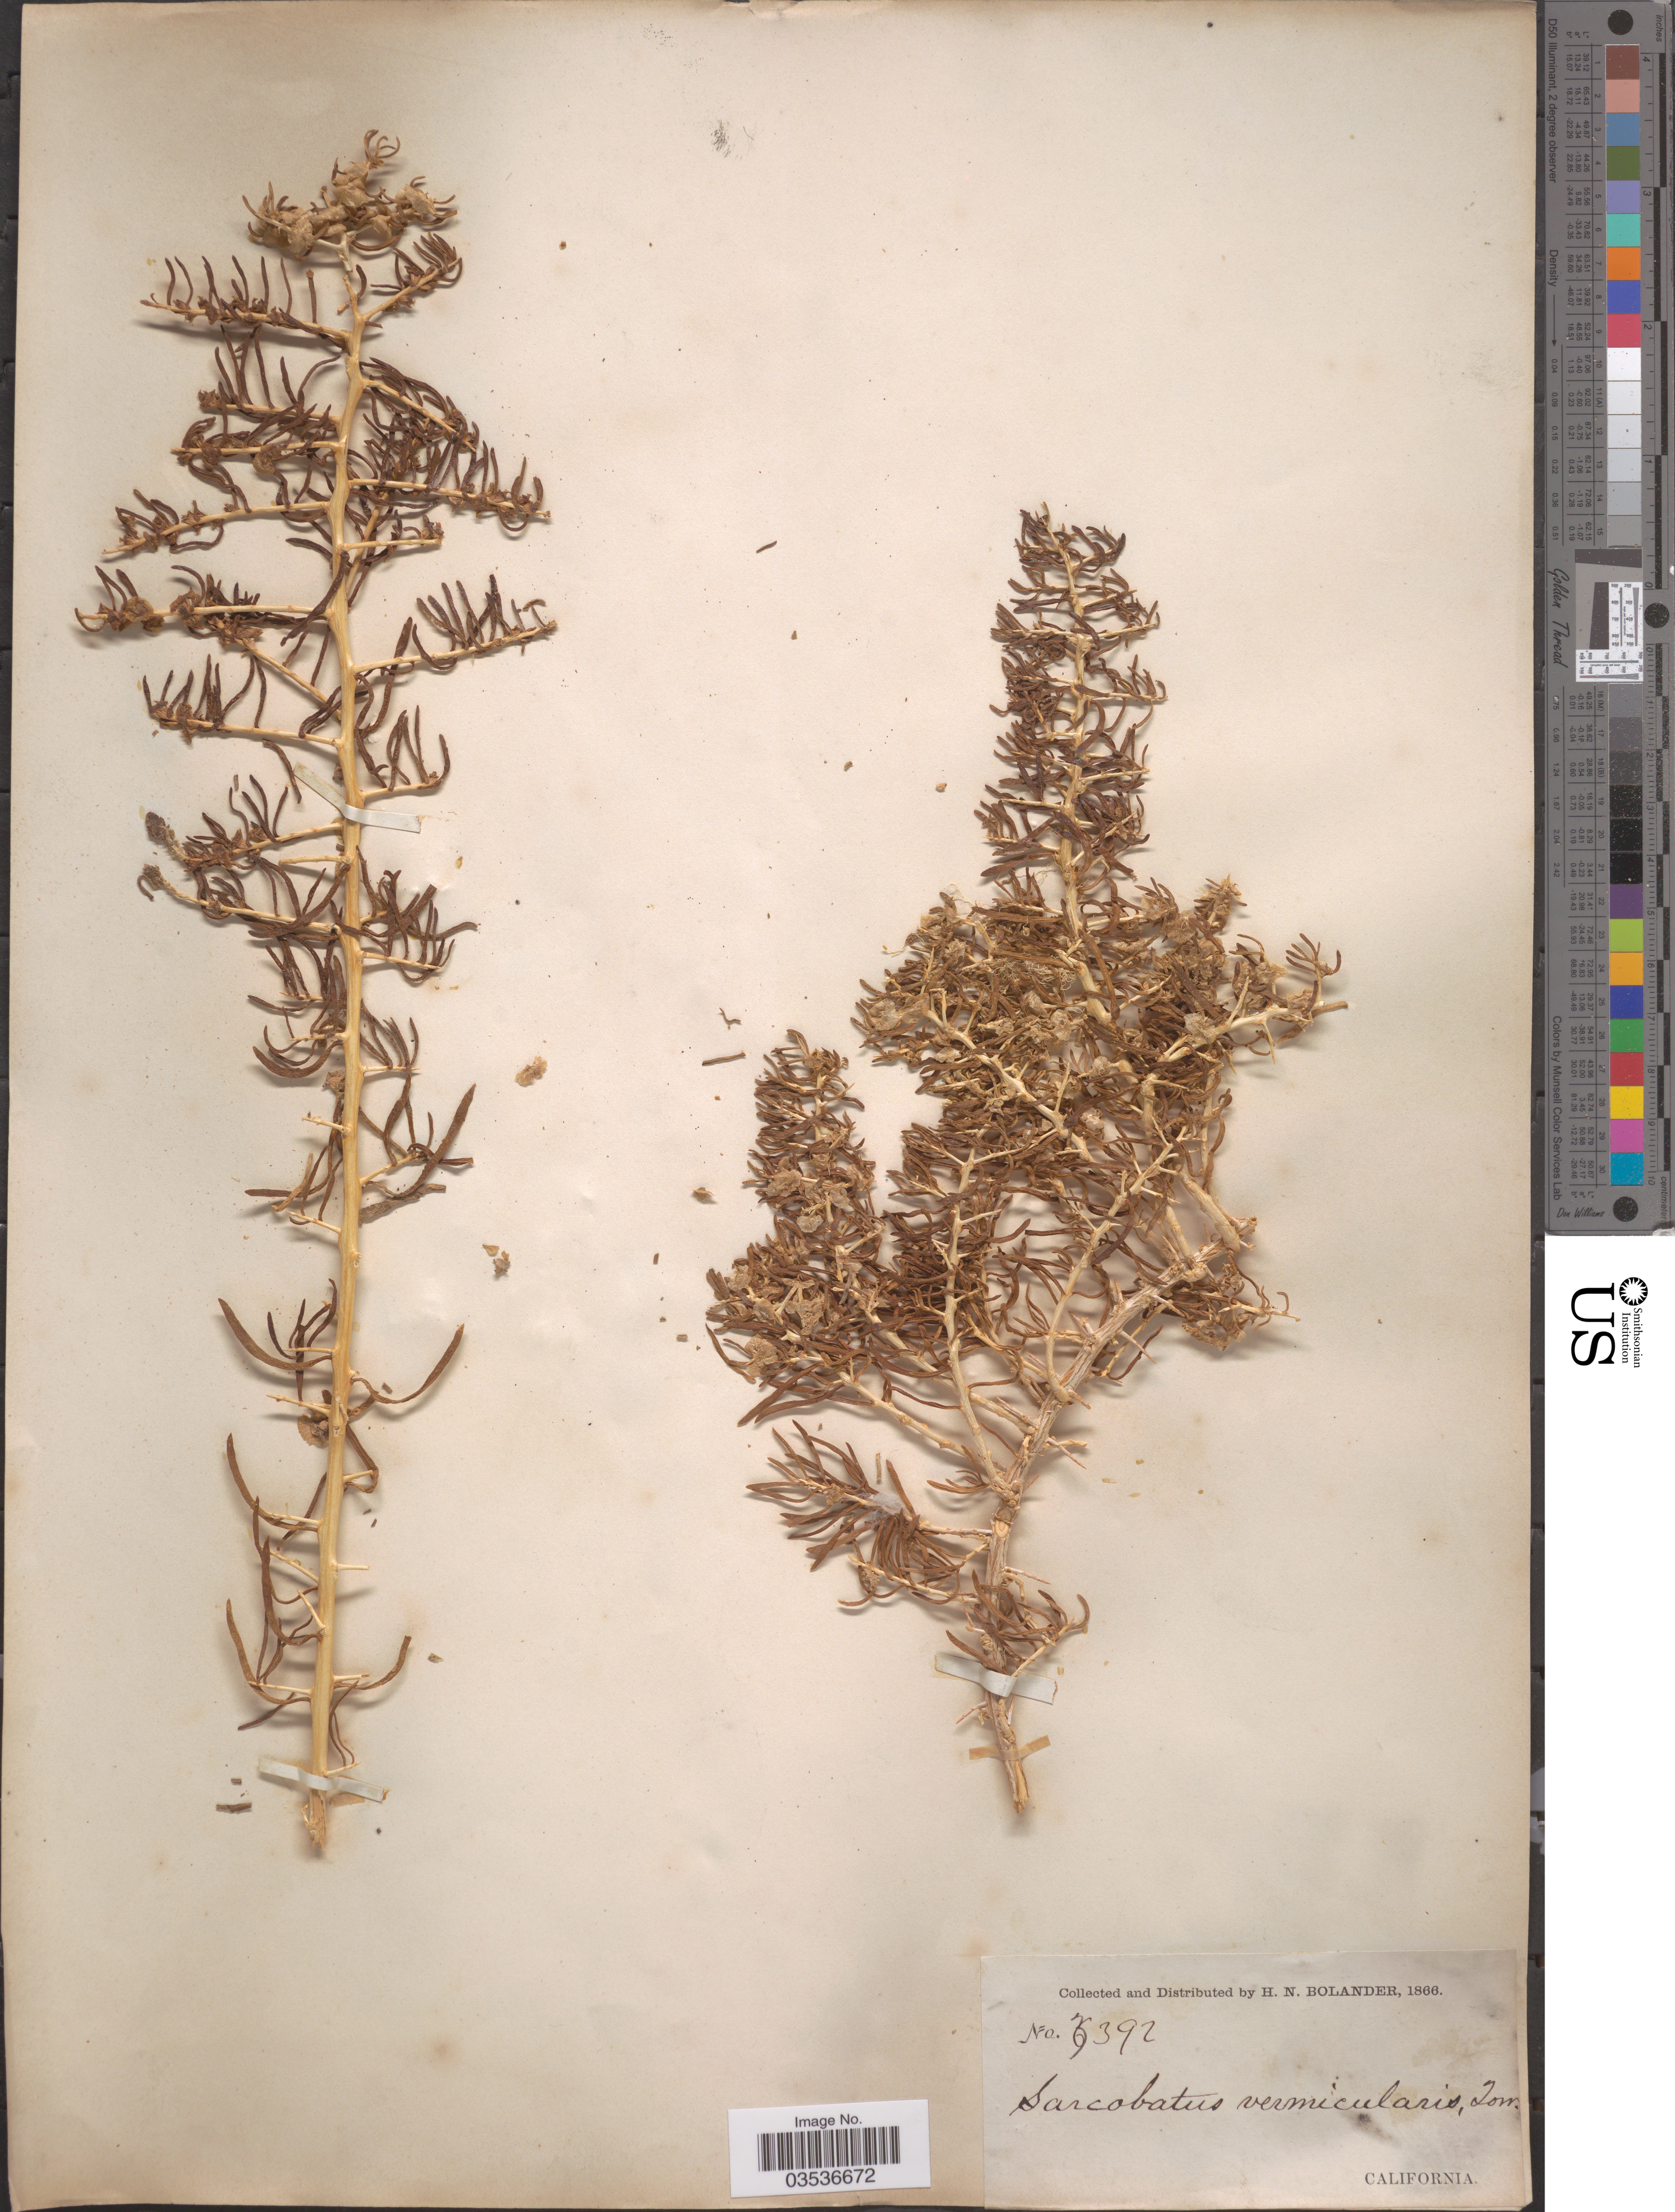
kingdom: Plantae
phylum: Tracheophyta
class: Magnoliopsida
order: Caryophyllales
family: Sarcobataceae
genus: Sarcobatus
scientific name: Sarcobatus vermiculatus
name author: (Hook.) Torr.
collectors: H. Bolander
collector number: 5392*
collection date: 1866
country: United States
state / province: California